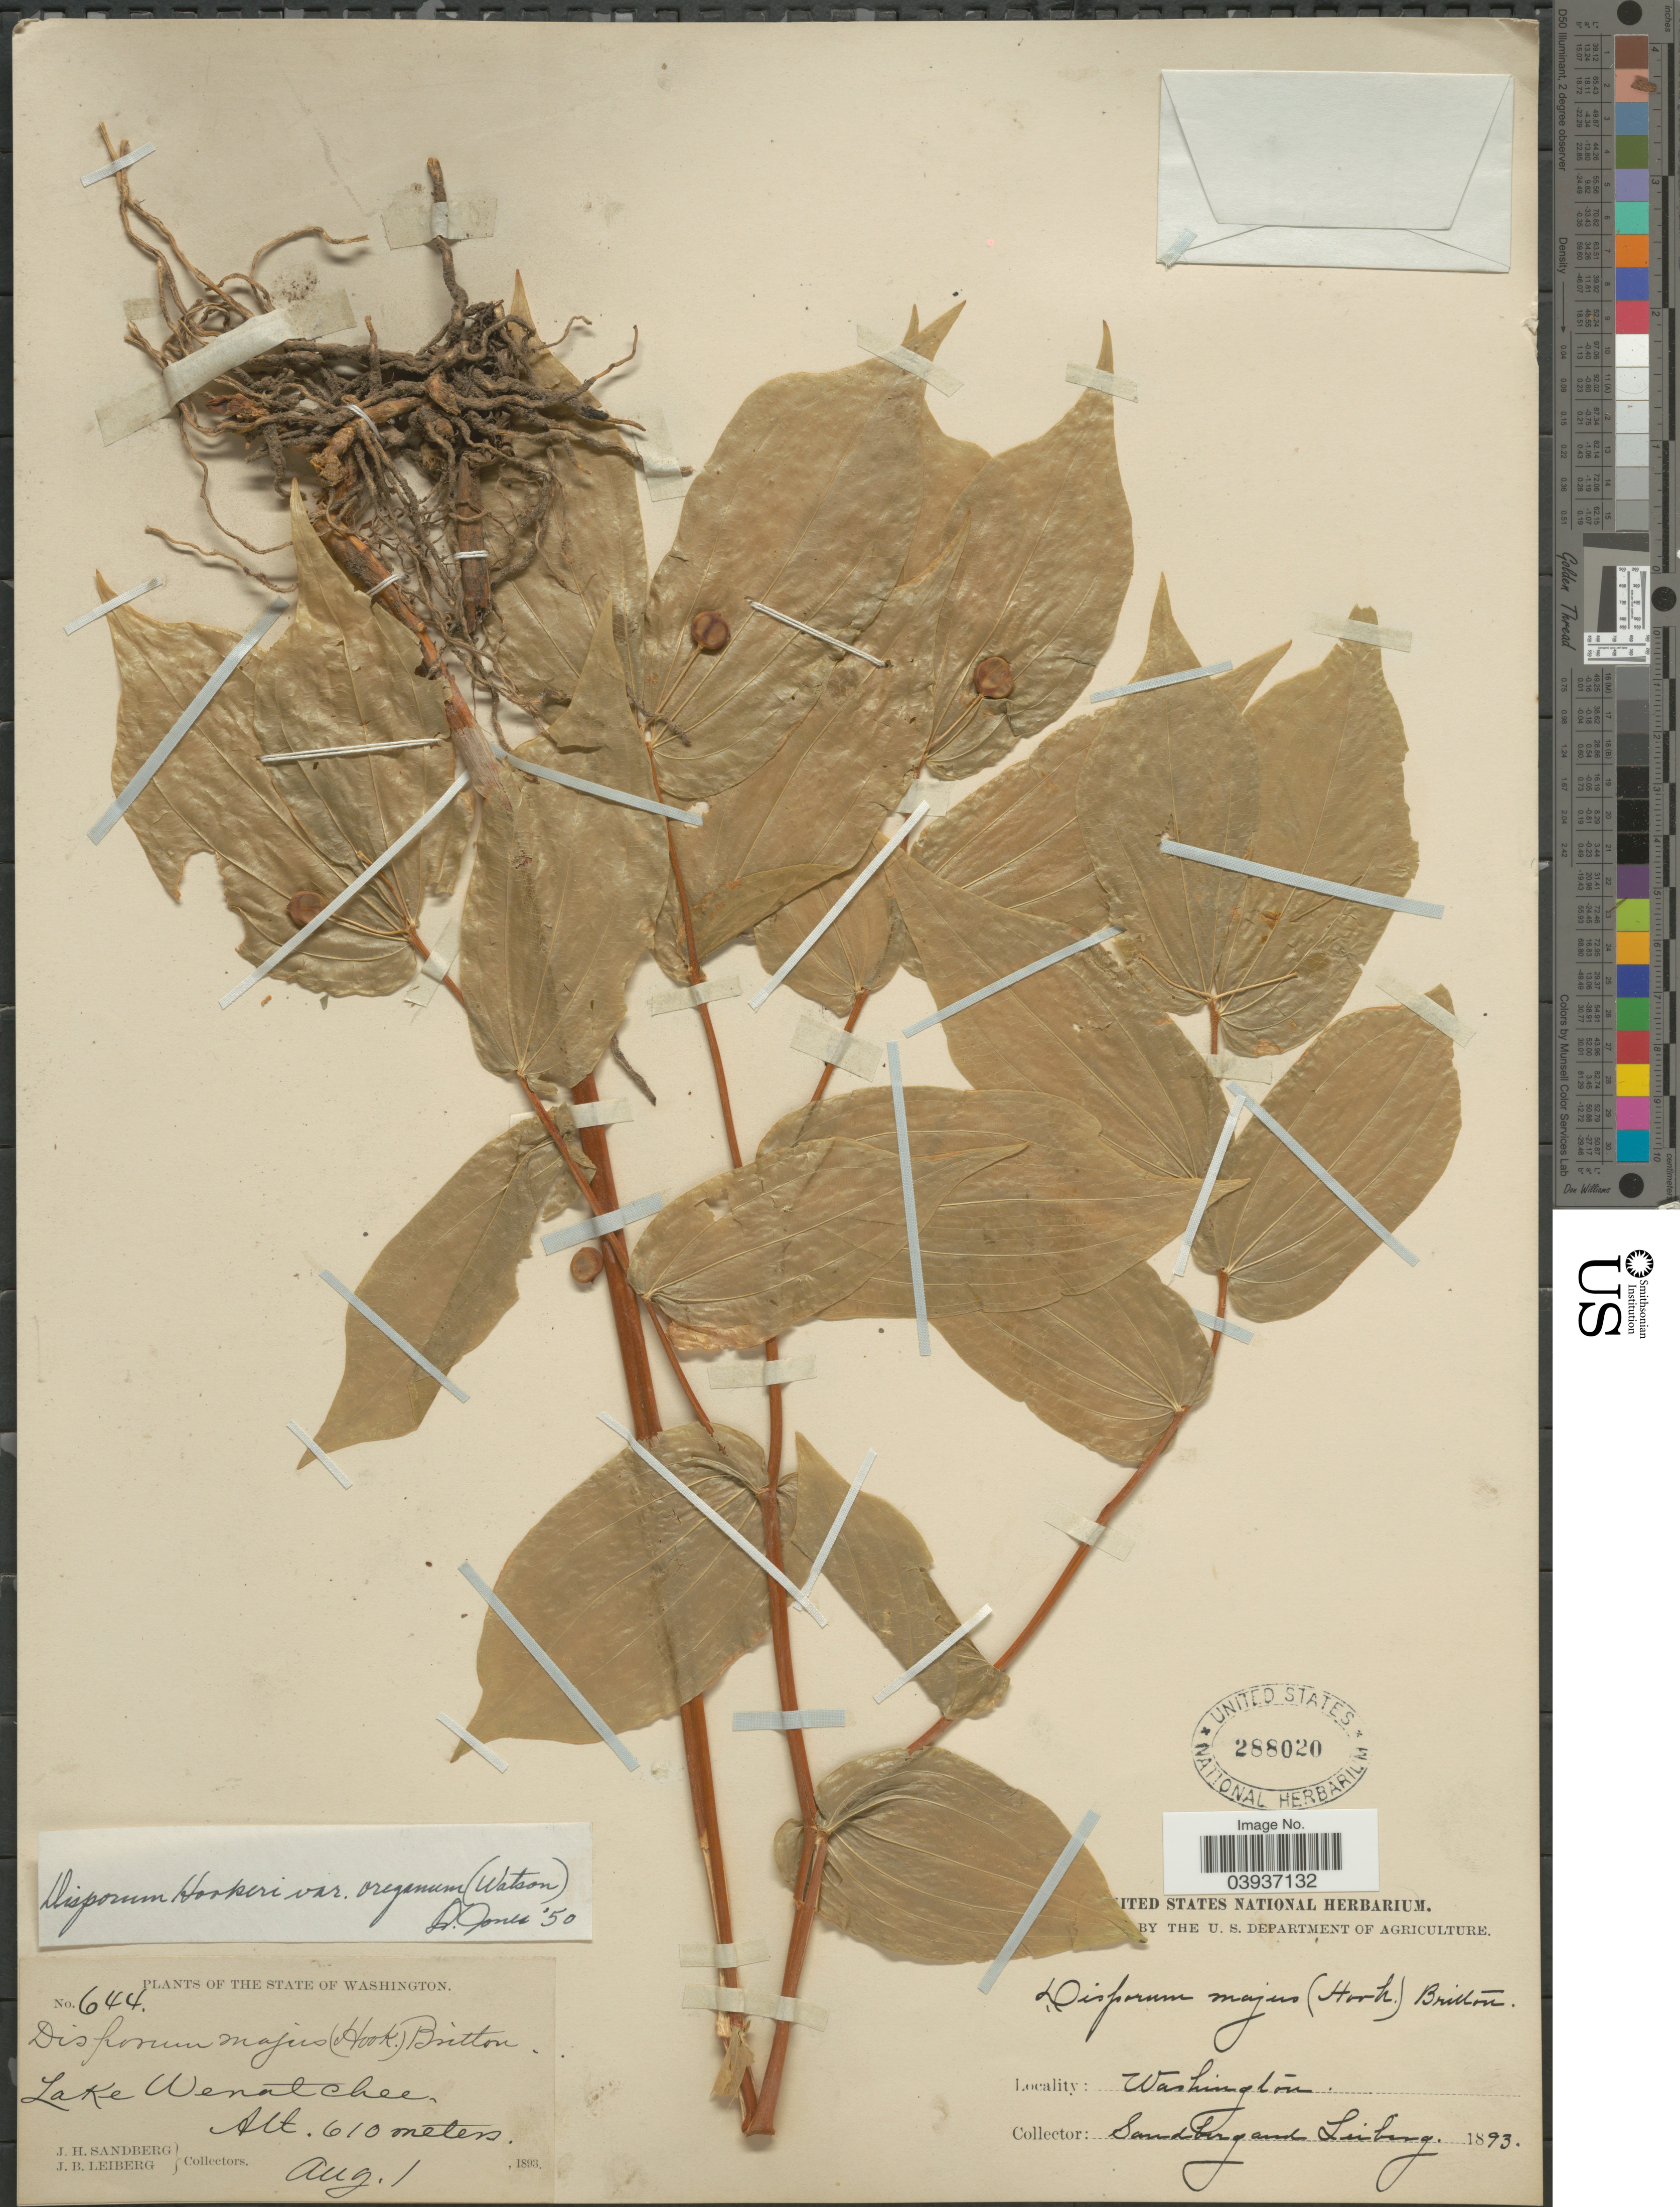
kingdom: Plantae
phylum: Tracheophyta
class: Liliopsida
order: Liliales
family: Colchicaceae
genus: Disporum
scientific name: Disporum hookeri var. oreganum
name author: (S. Watson) Q. Jones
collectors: J. H. Sandberg & J. B. Leiberg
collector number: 644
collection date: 1893-08-01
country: United States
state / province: Washington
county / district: Chelan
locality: Lake Wenatchee.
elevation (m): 610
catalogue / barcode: US 288020